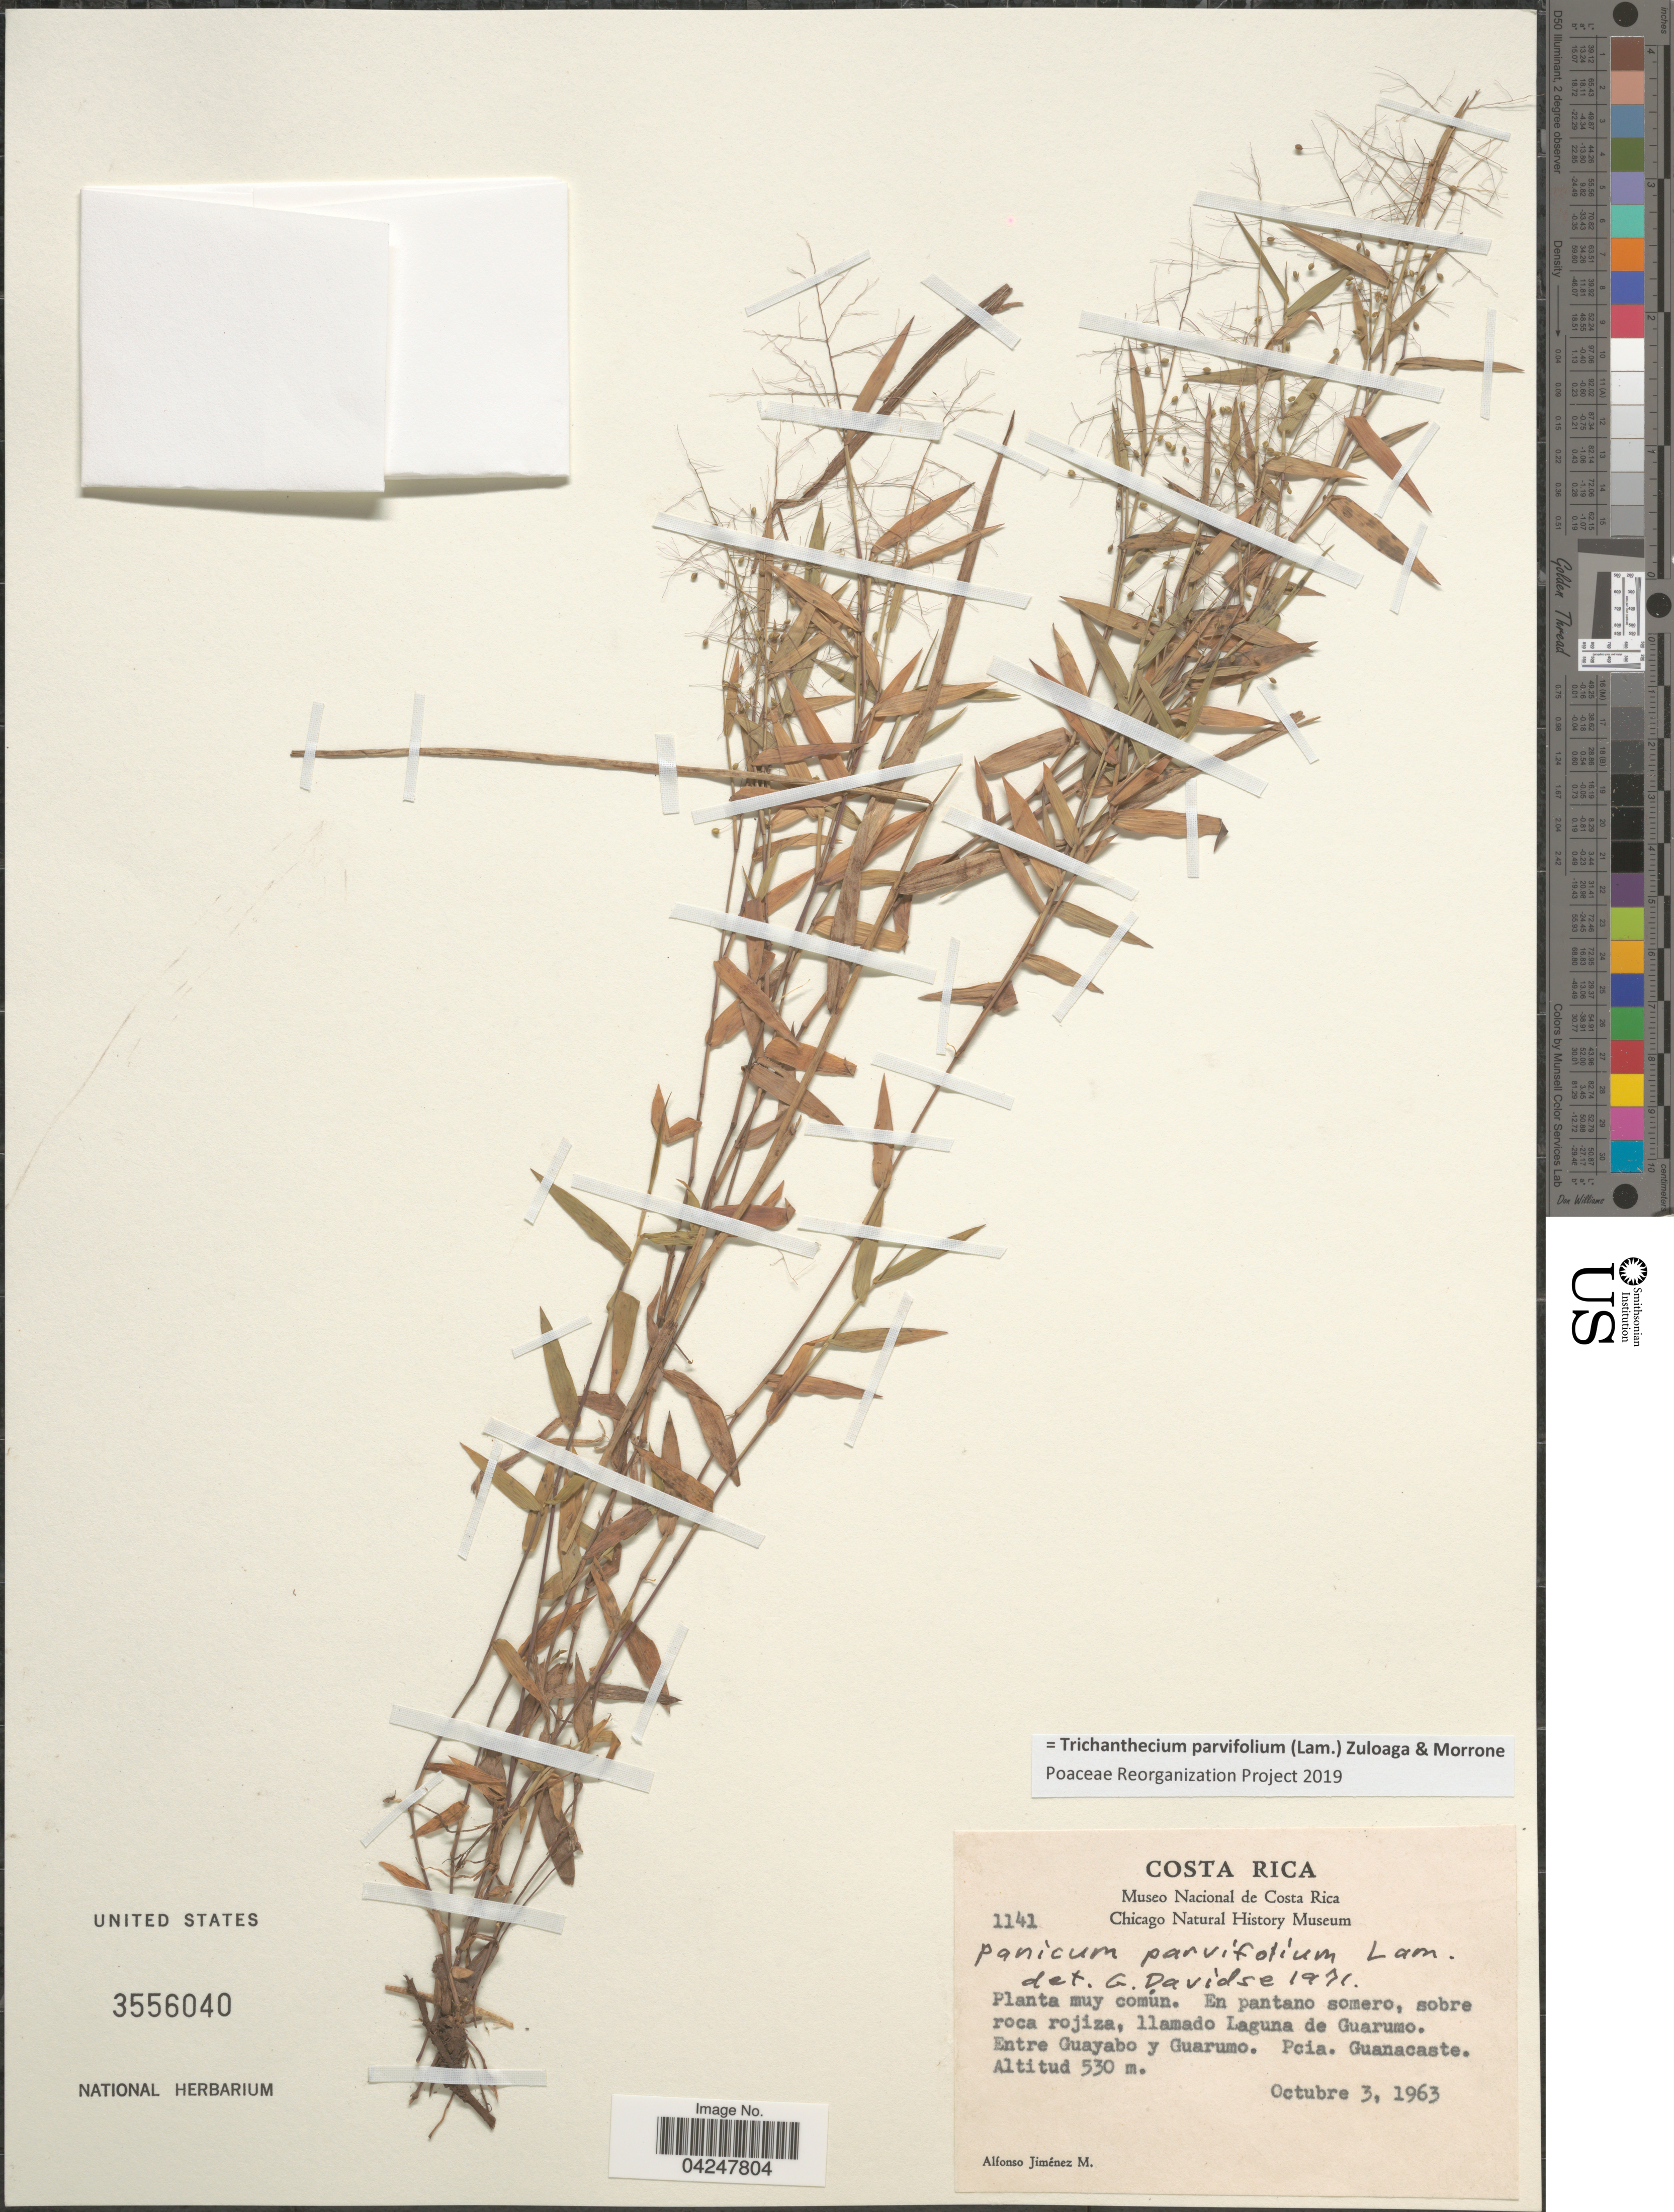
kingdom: Plantae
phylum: Tracheophyta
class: Liliopsida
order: Poales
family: Poaceae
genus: Trichanthecium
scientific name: Trichanthecium parvifolium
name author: (Lam.) Zuloaga & Morrone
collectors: A. Jimenez M.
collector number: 1141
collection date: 1963-10-03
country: Costa Rica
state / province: Guanacaste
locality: En pantano somero, sobre roca rojiza, llamado Laguna de Guarumo. Entre Guayabo y Guarumo.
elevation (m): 530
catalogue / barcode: US 3556040